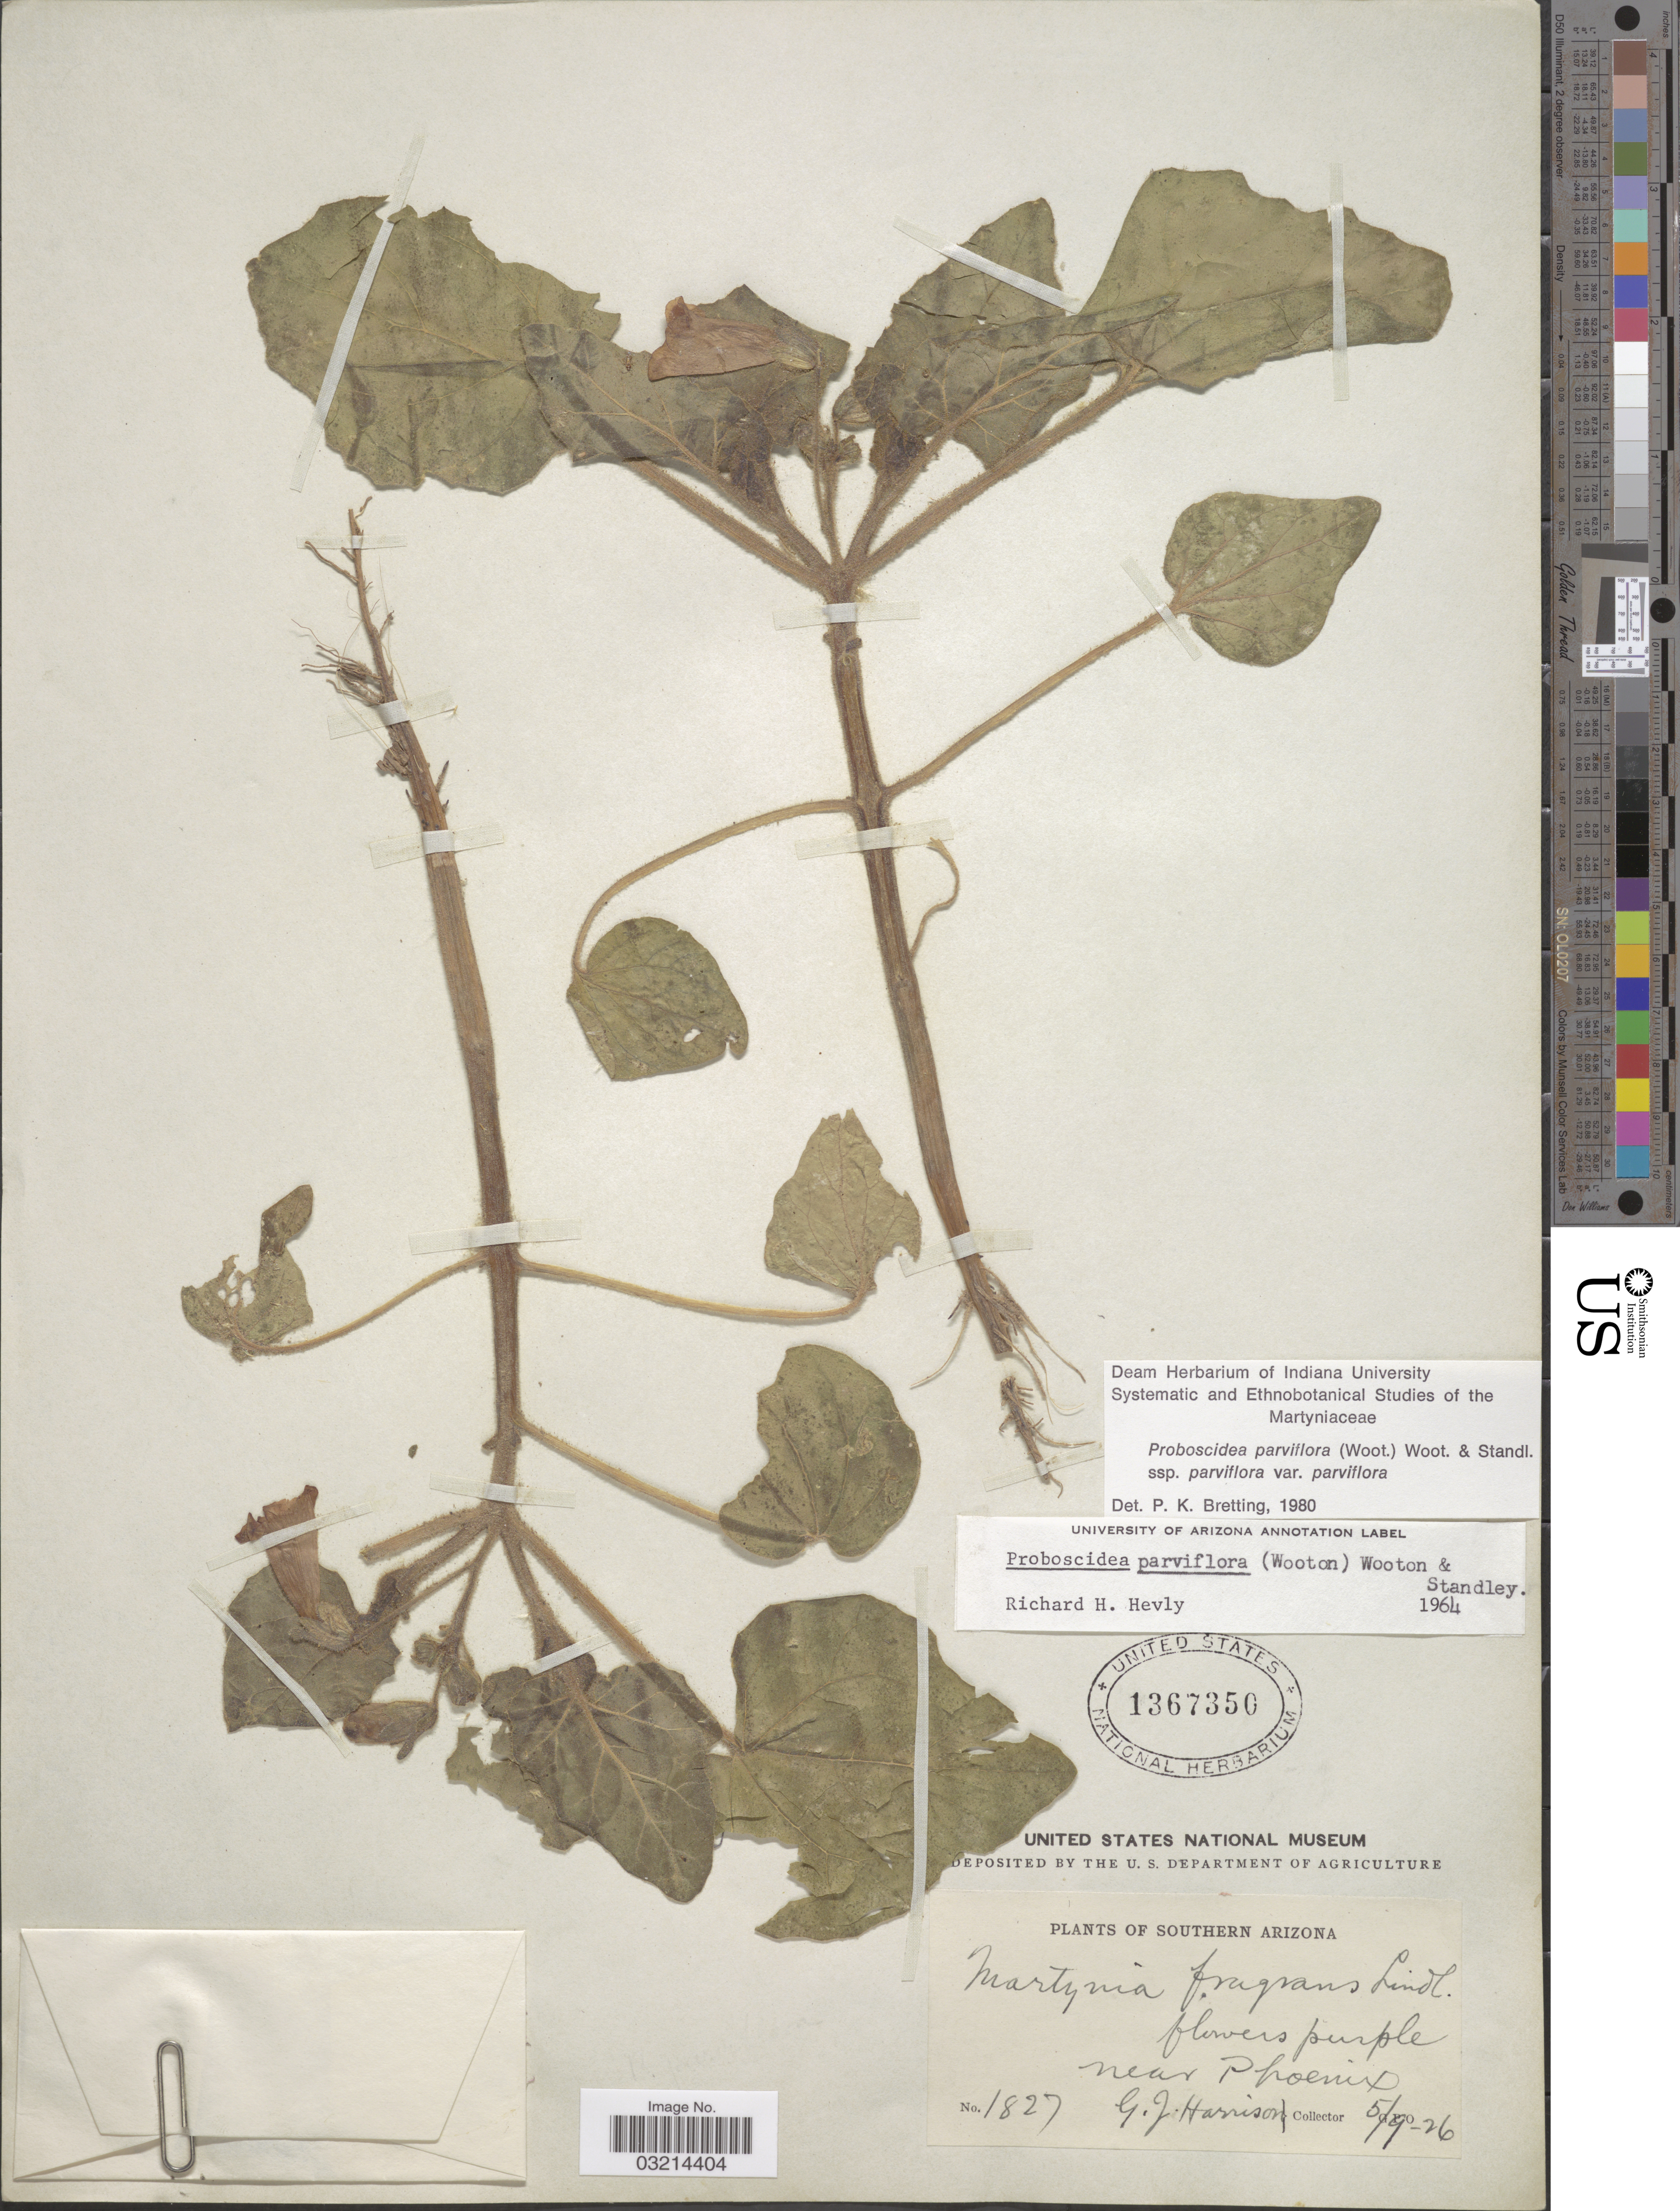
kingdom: Plantae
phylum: Tracheophyta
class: Magnoliopsida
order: Lamiales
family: Martyniaceae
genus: Proboscidea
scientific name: Proboscidea parviflora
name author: (Wooton) Wooton & Standl.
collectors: G. J. Harrison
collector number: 1827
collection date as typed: Transcribed d/m/y: 9/5/26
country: United States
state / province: Arizona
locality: Southern Arizona, near Phoenix.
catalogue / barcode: US 1367350